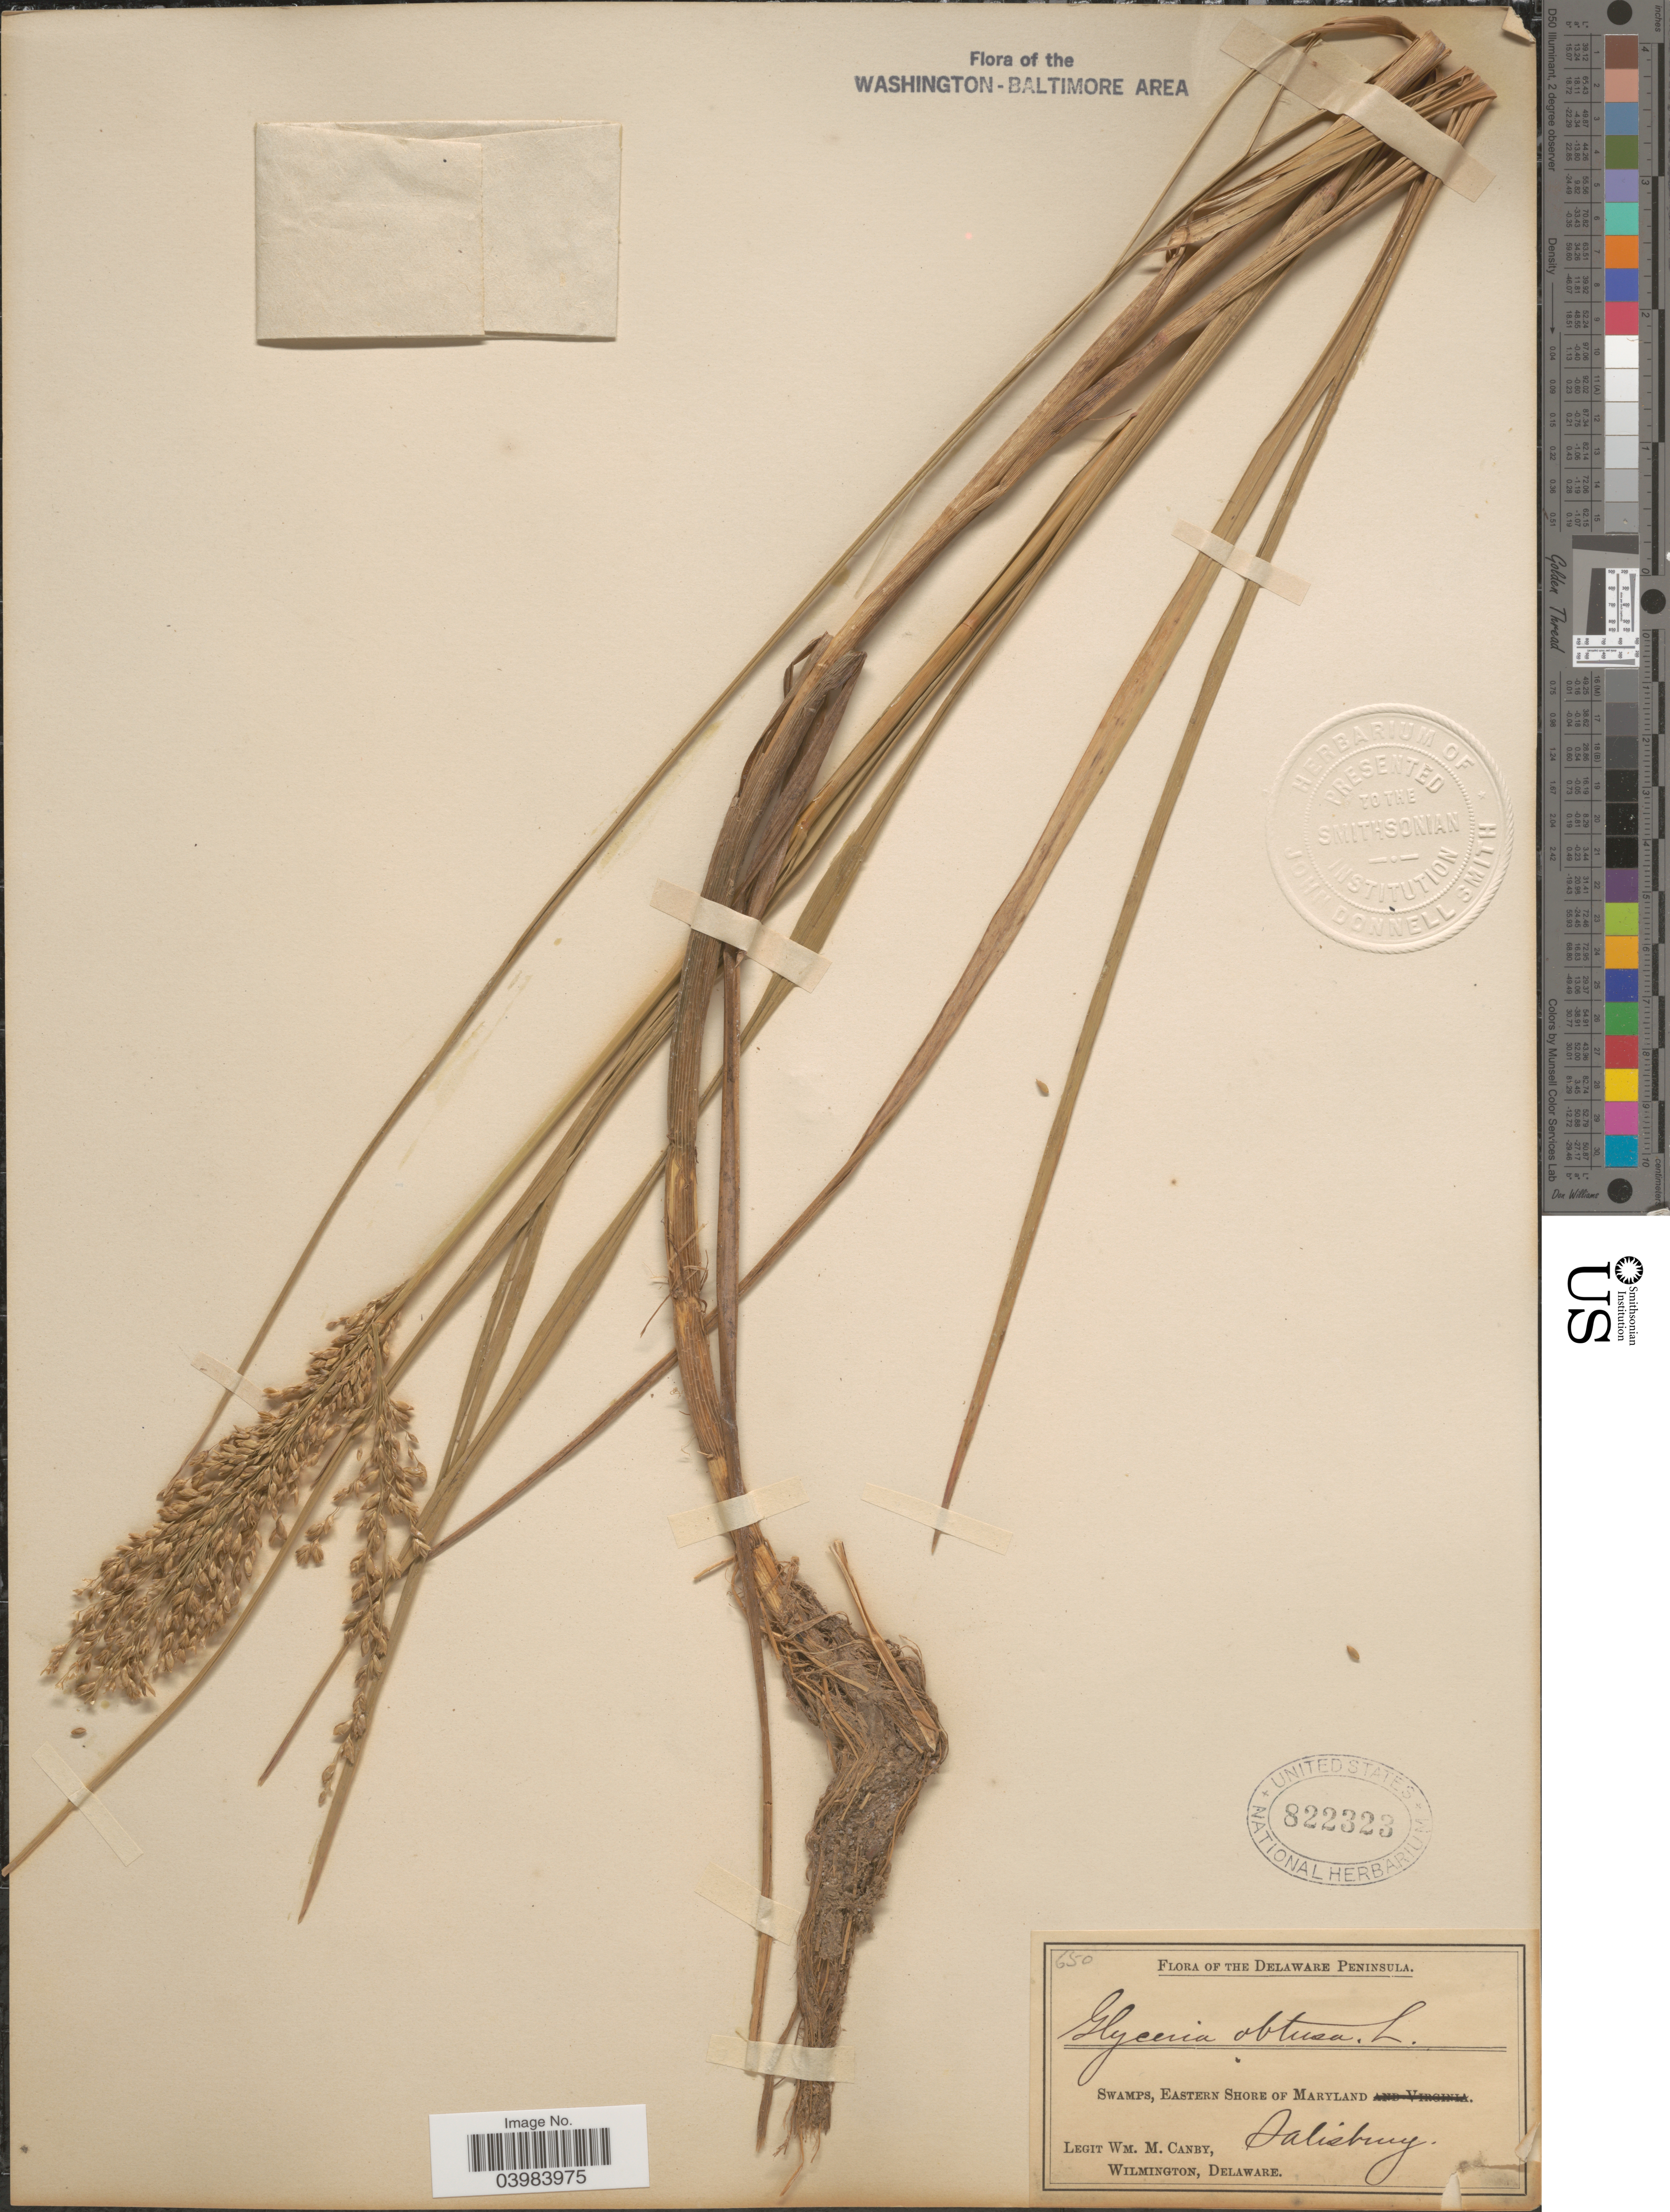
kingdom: Plantae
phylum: Tracheophyta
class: Liliopsida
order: Poales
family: Poaceae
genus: Glyceria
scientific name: Glyceria obtusa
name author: (Muhl.) Trin.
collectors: W. M. Canby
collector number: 650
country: United States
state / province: Maryland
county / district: Wicomico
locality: Swamps, Eastern Shore of Maryland. Salisbury.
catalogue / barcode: US 822323